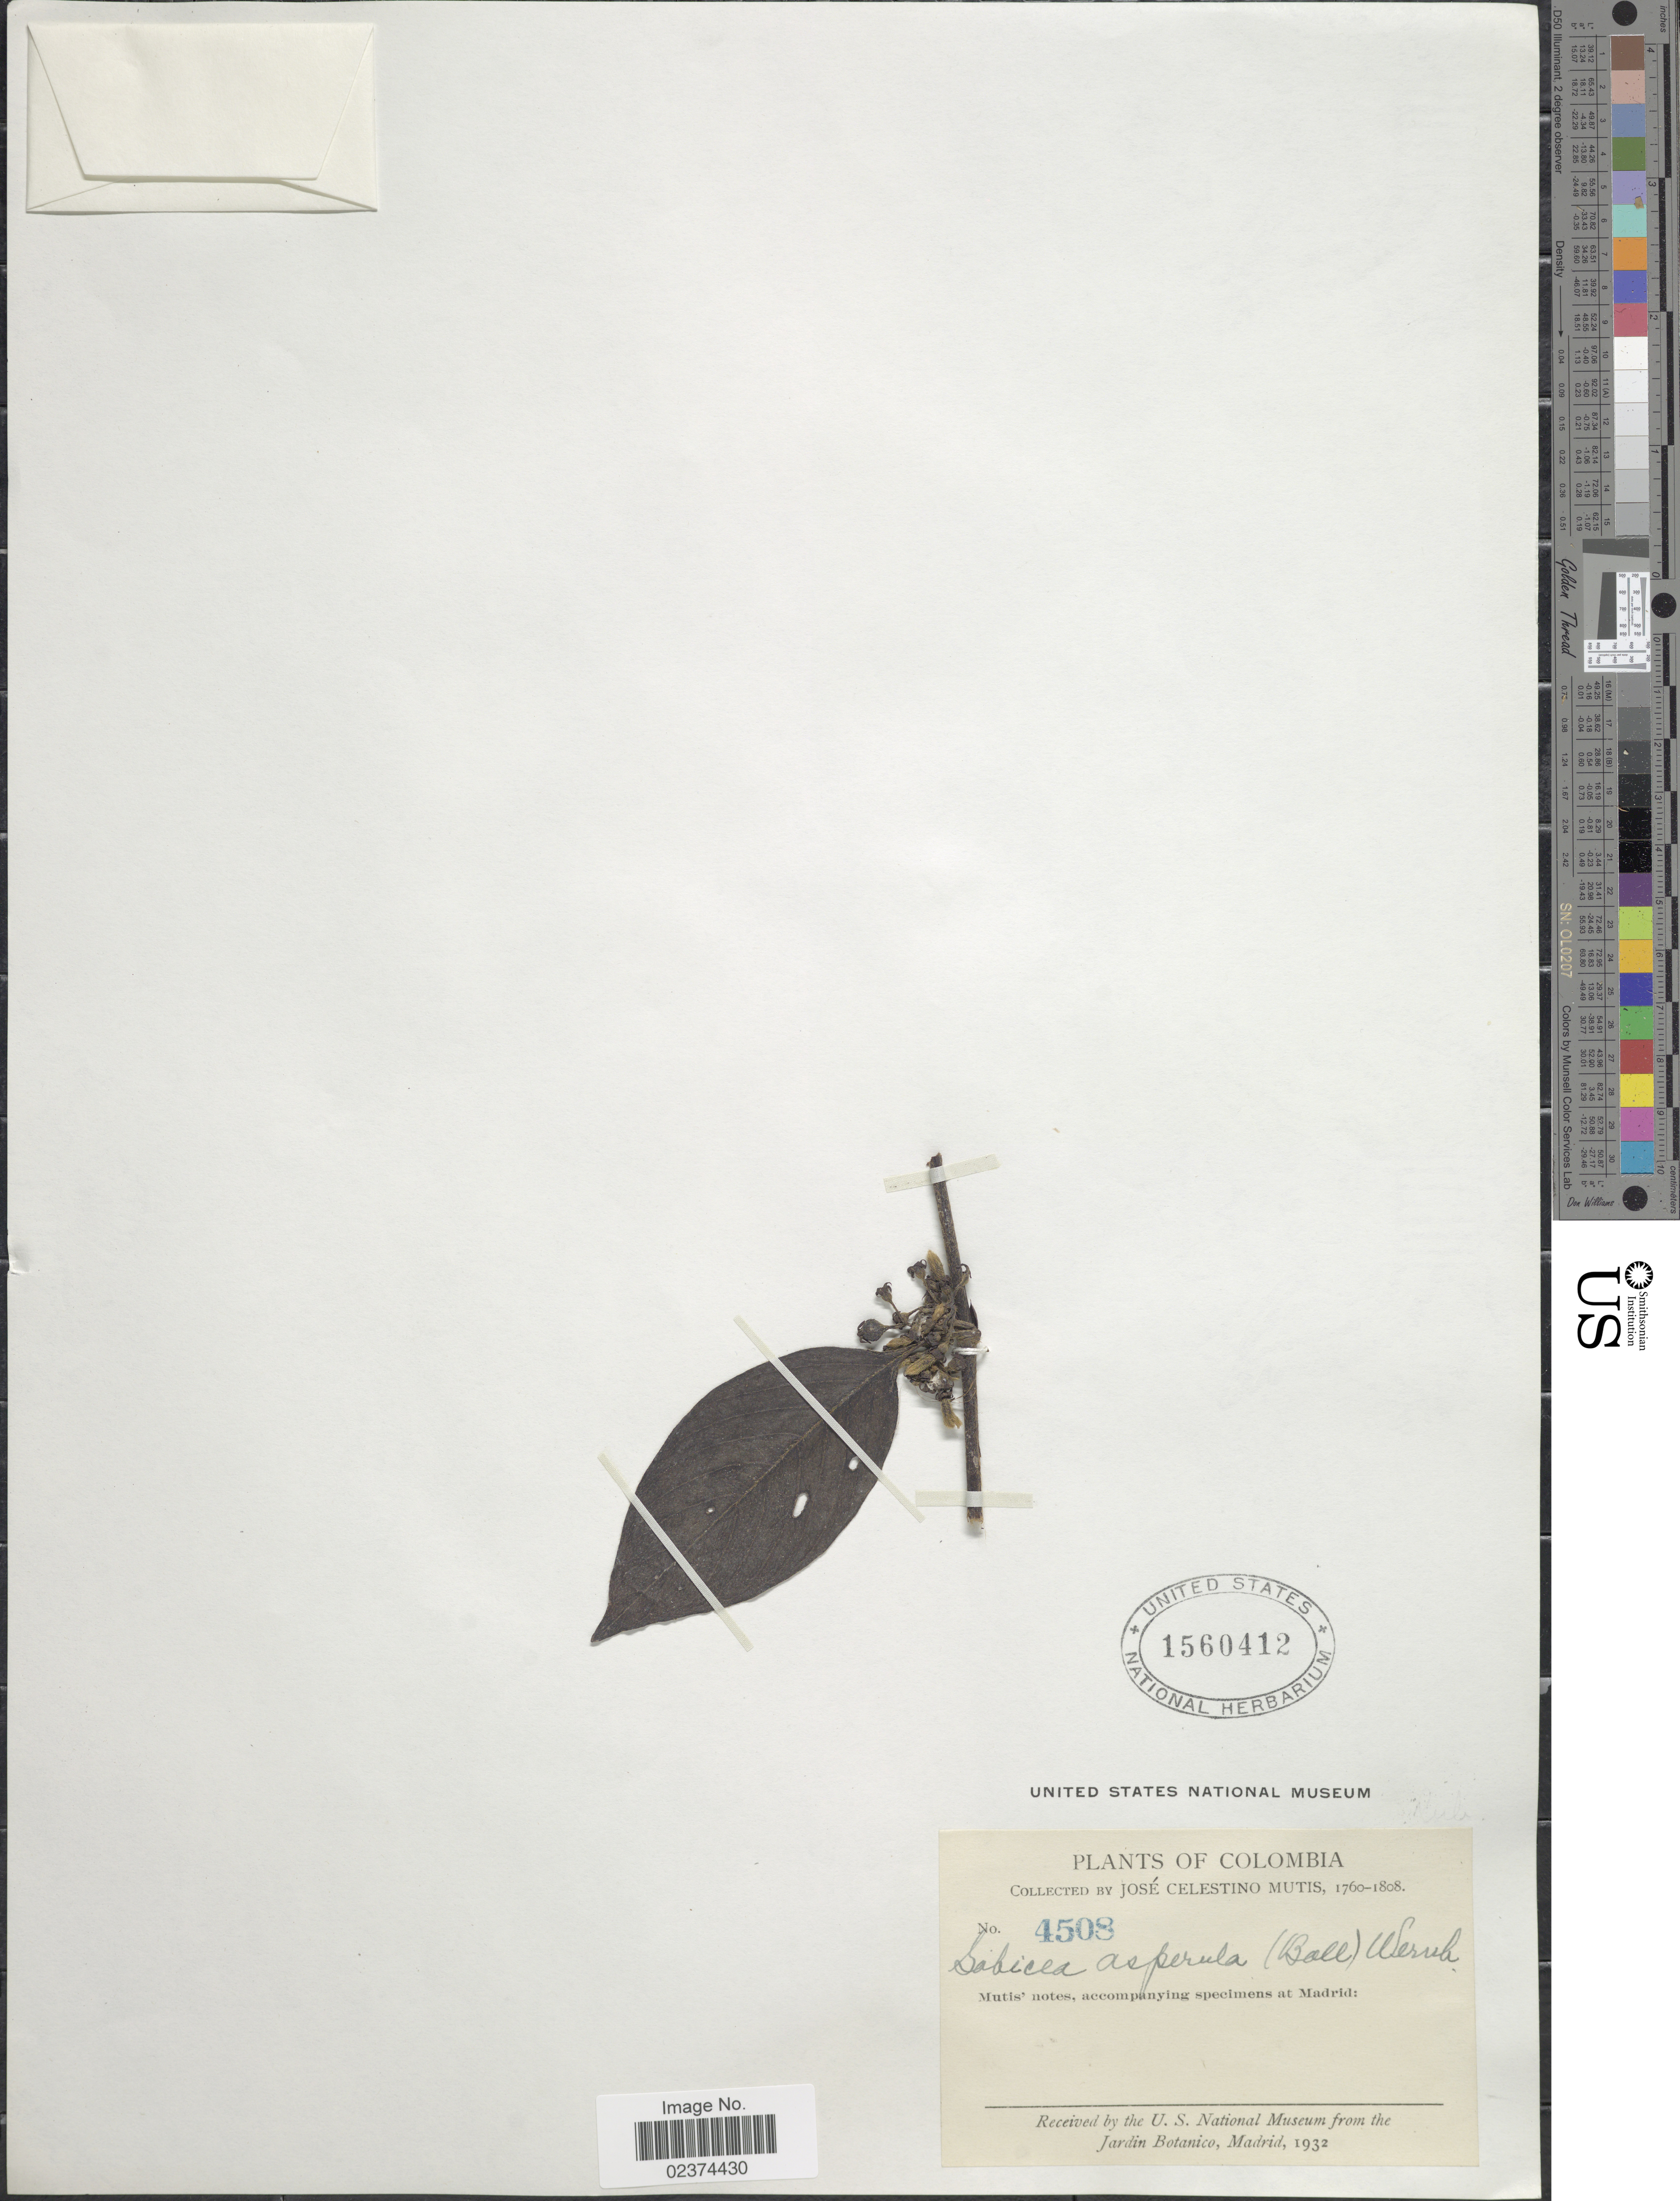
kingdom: Plantae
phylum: Tracheophyta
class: Magnoliopsida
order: Gentianales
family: Rubiaceae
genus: Sabicea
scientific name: Sabicea asperula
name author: (Ball) Wernham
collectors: J. C. B. Mutis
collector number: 4508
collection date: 1760/1808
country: Colombia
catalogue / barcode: US 1560412